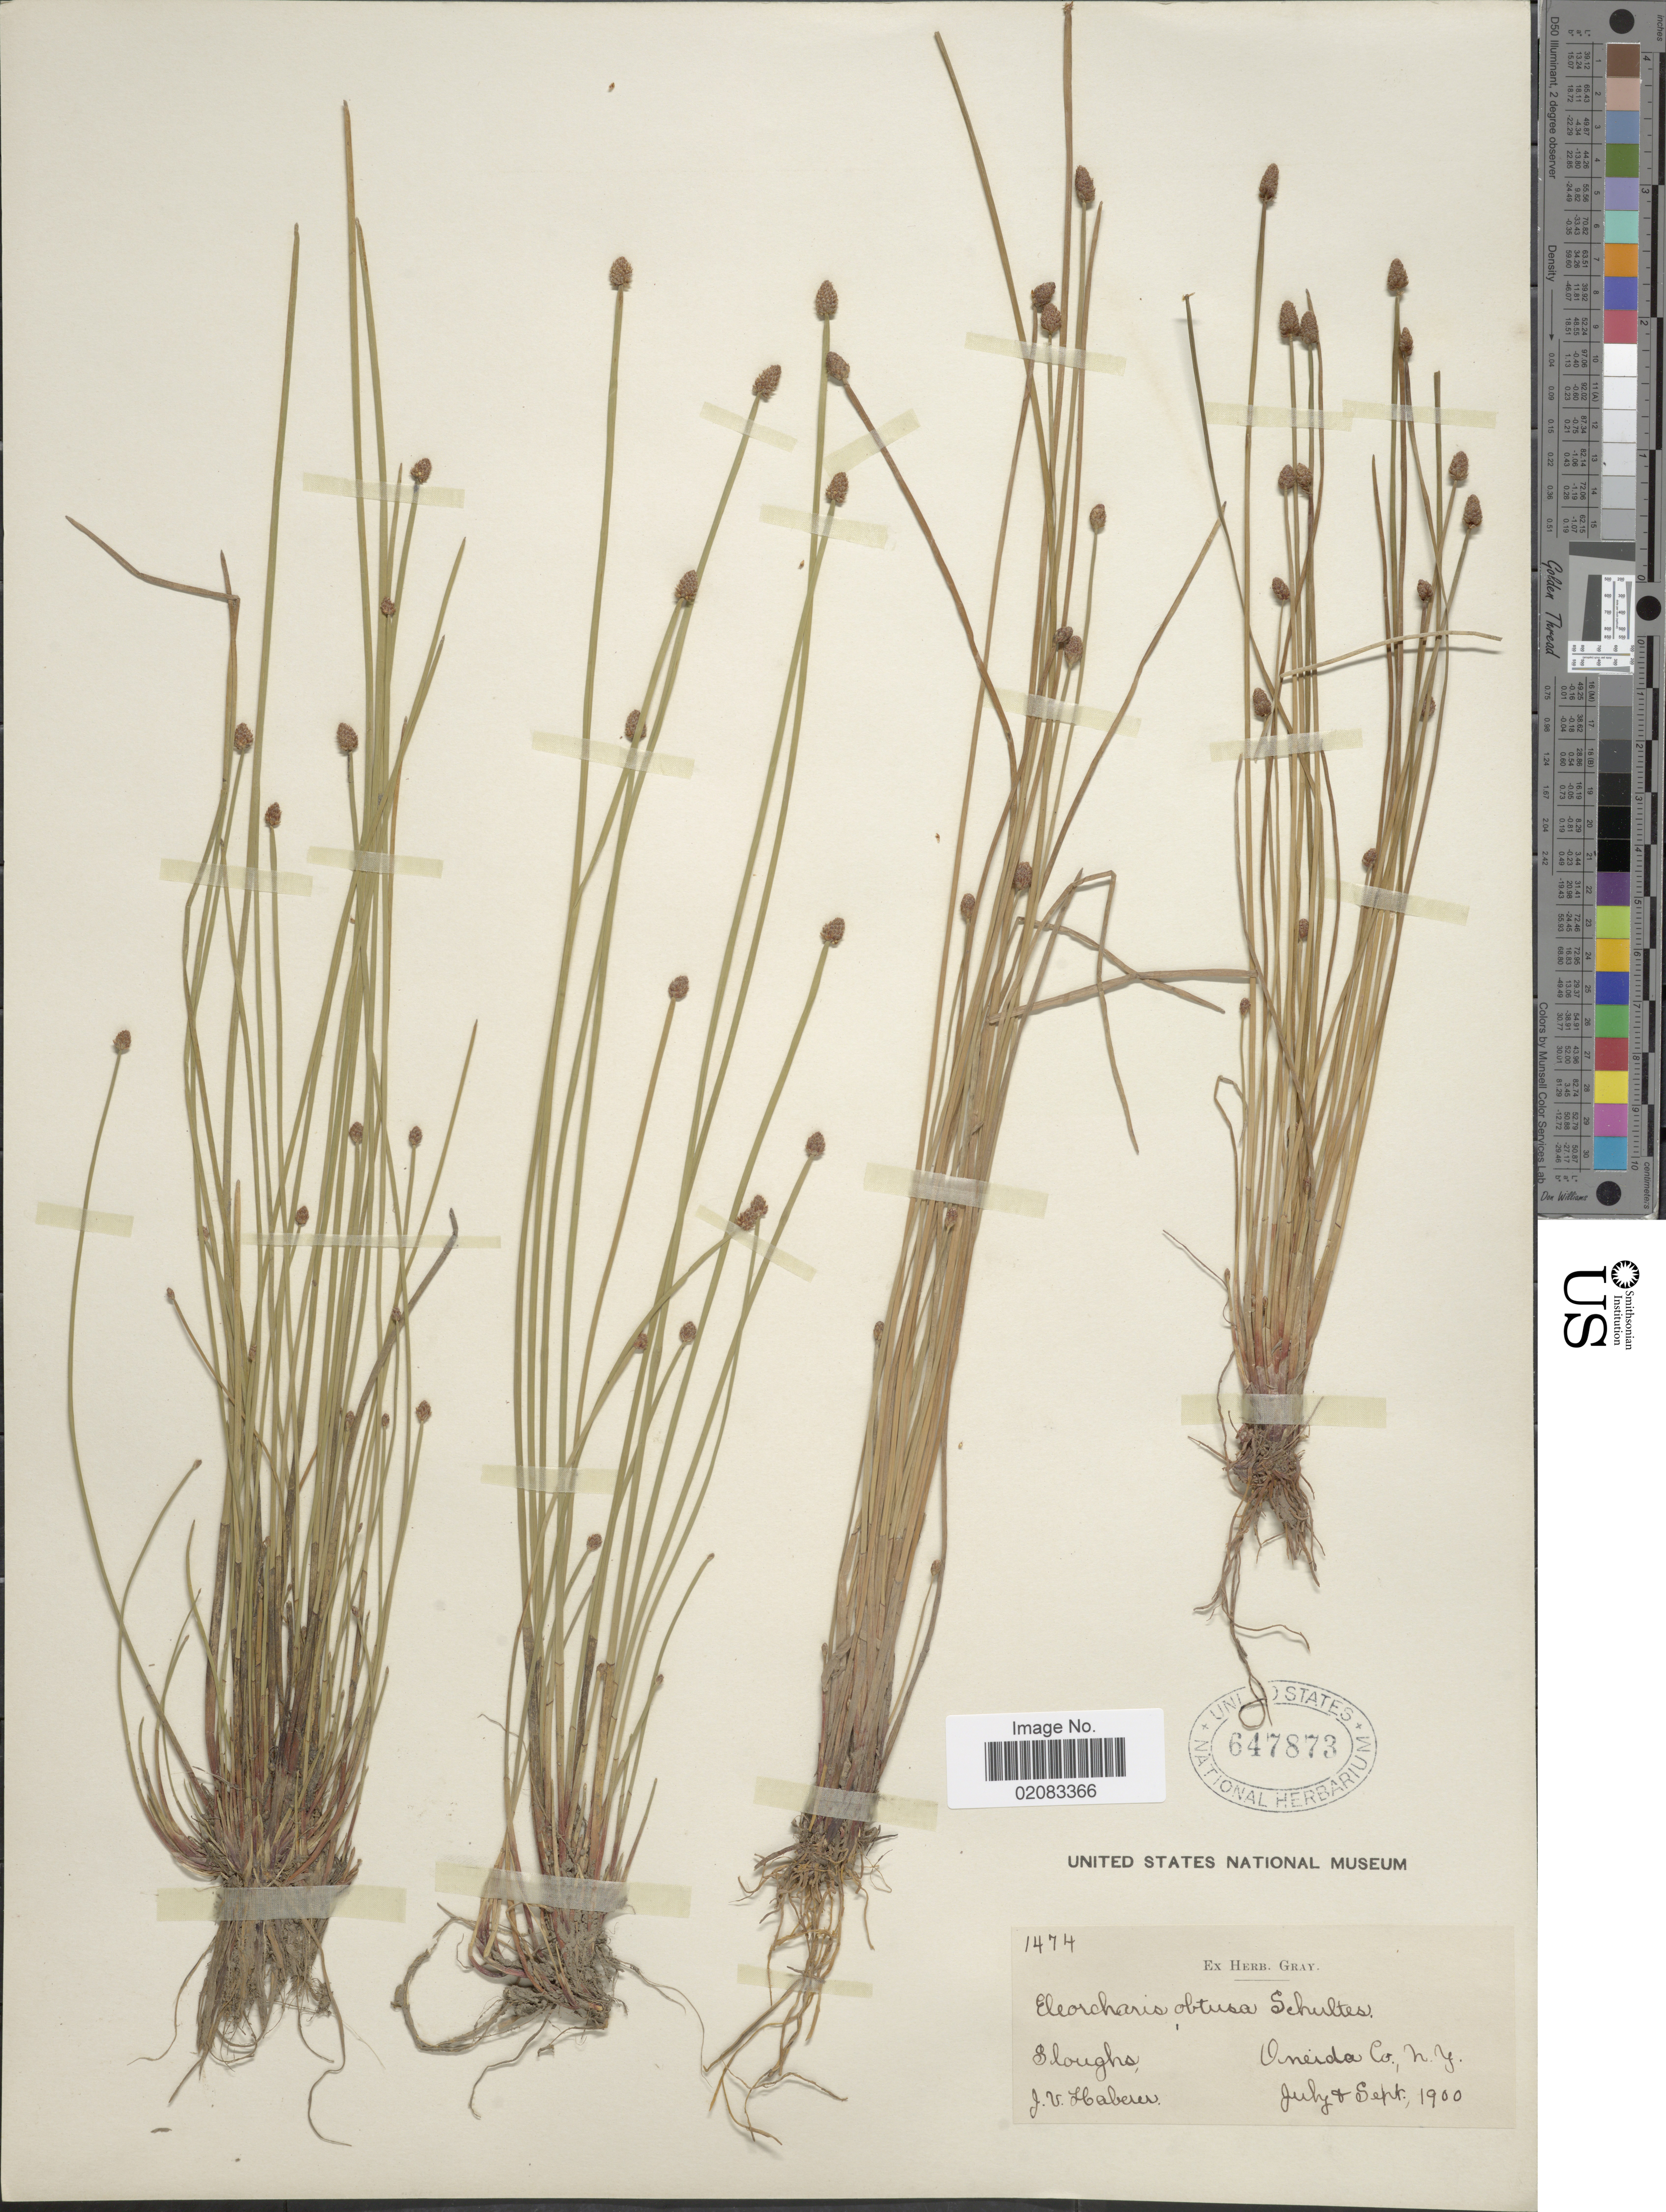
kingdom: Plantae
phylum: Tracheophyta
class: Liliopsida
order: Poales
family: Cyperaceae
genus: Eleocharis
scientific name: Eleocharis obtusa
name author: (Willd.) Schult.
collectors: J. V. Haberer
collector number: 1474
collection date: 1900-07/1900-09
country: United States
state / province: New York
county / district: Oneida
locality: Sloughs, Oneida co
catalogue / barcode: US 647873